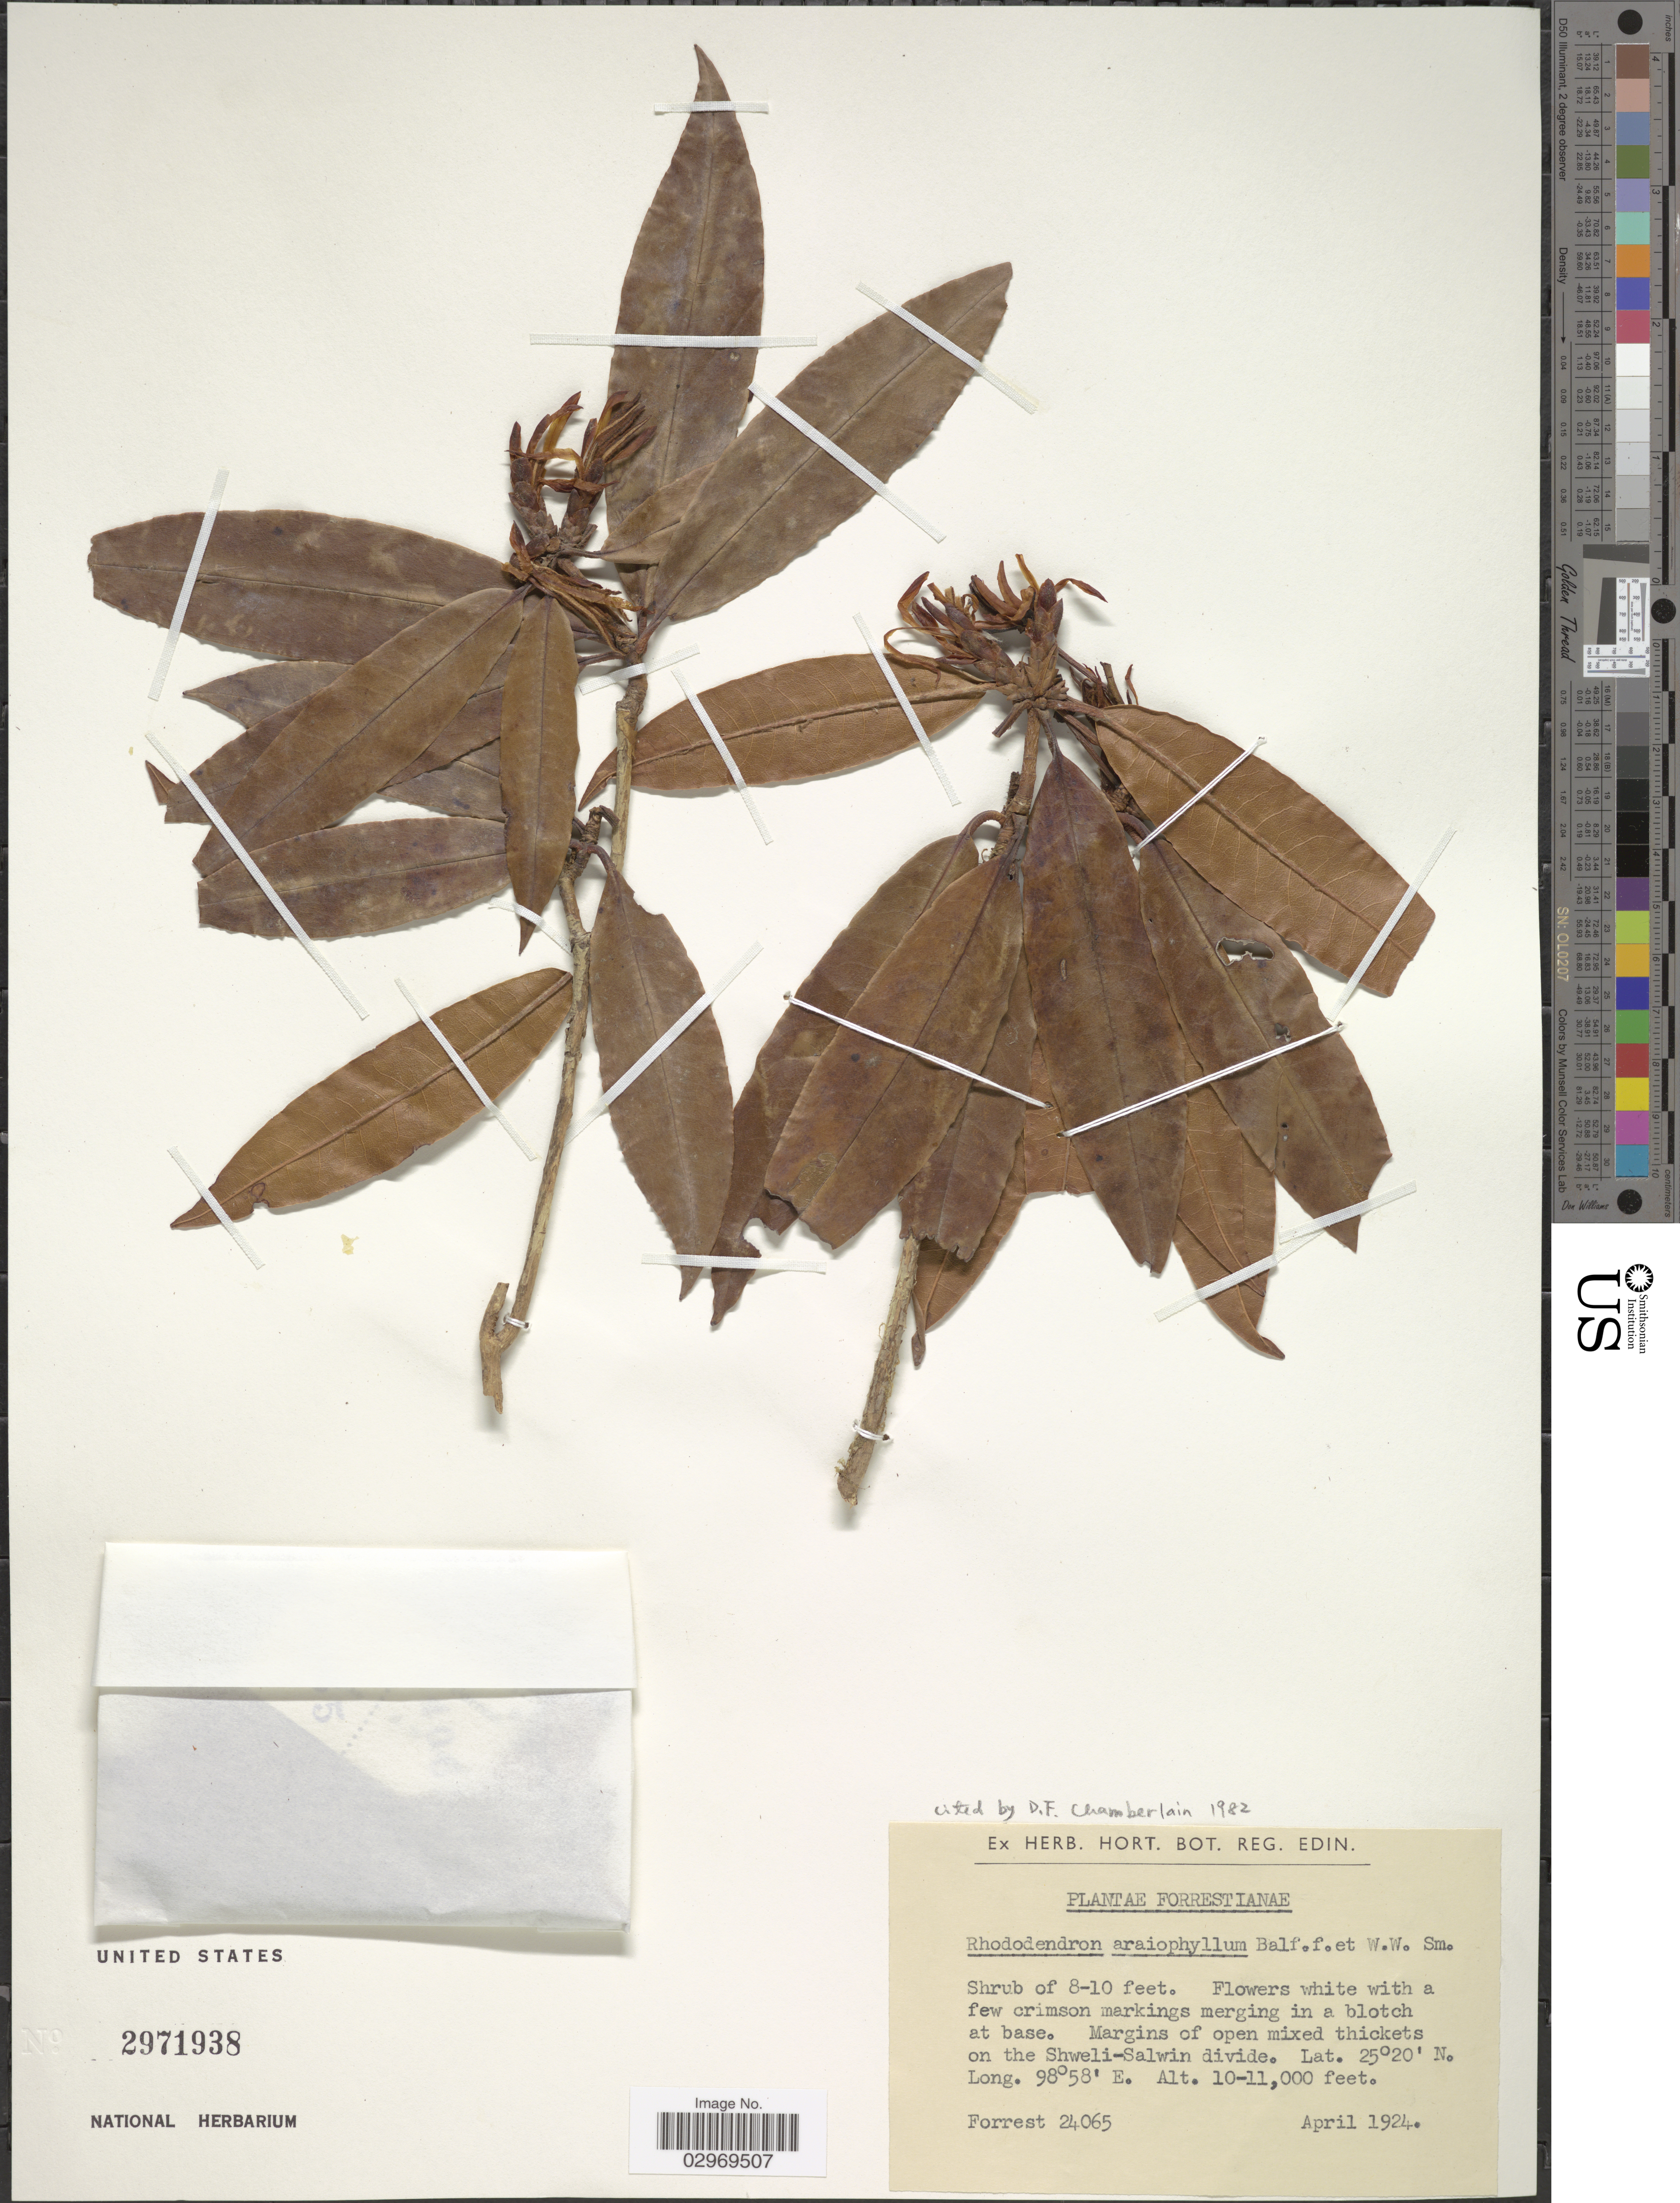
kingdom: Plantae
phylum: Tracheophyta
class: Magnoliopsida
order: Ericales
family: Ericaceae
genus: Rhododendron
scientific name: Rhododendron araiophyllum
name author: Balf. f. & W.W. Sm.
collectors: -. Forrest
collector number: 24065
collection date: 1924-04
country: China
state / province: Yunnan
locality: Margins of open mixed thickets on the Shweli-Salwin divide.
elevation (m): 3048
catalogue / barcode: US 2971938